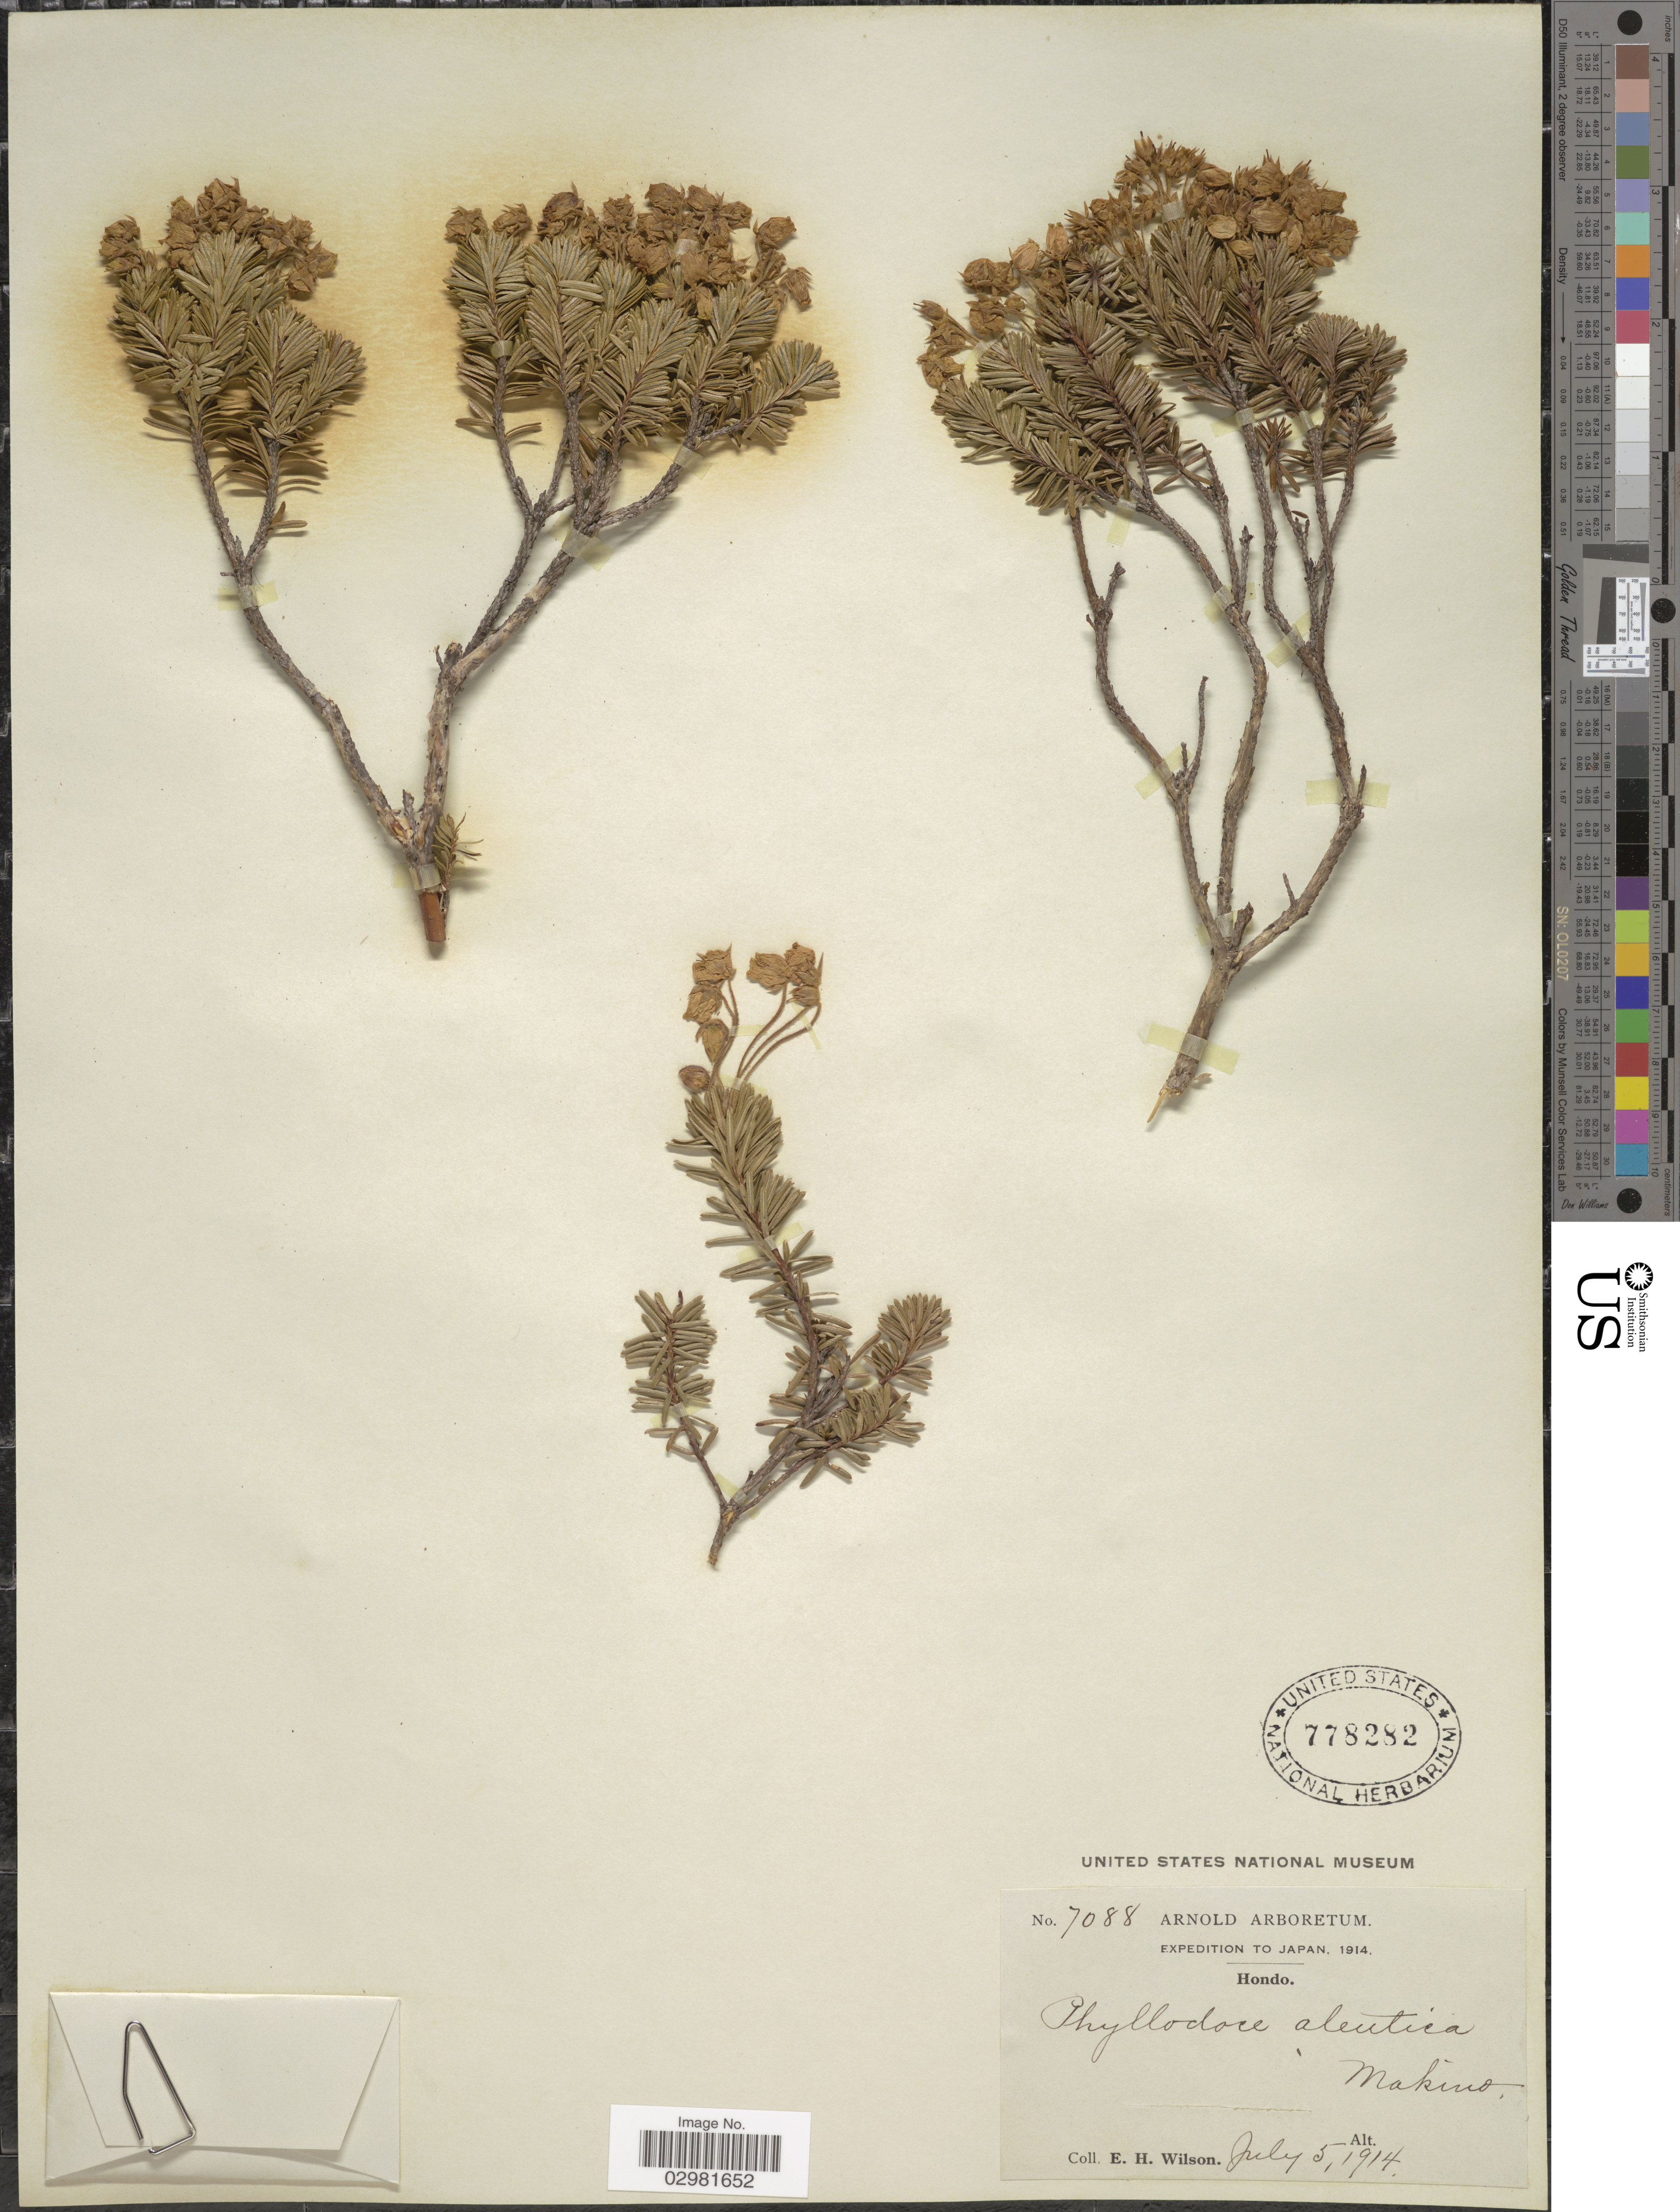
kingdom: Plantae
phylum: Tracheophyta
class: Magnoliopsida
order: Ericales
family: Ericaceae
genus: Phyllodoce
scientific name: Phyllodoce caerulea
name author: (L.) Bab.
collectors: E. Wilson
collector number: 7088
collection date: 1914-07-05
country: Japan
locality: Hondo.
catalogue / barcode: US 778282